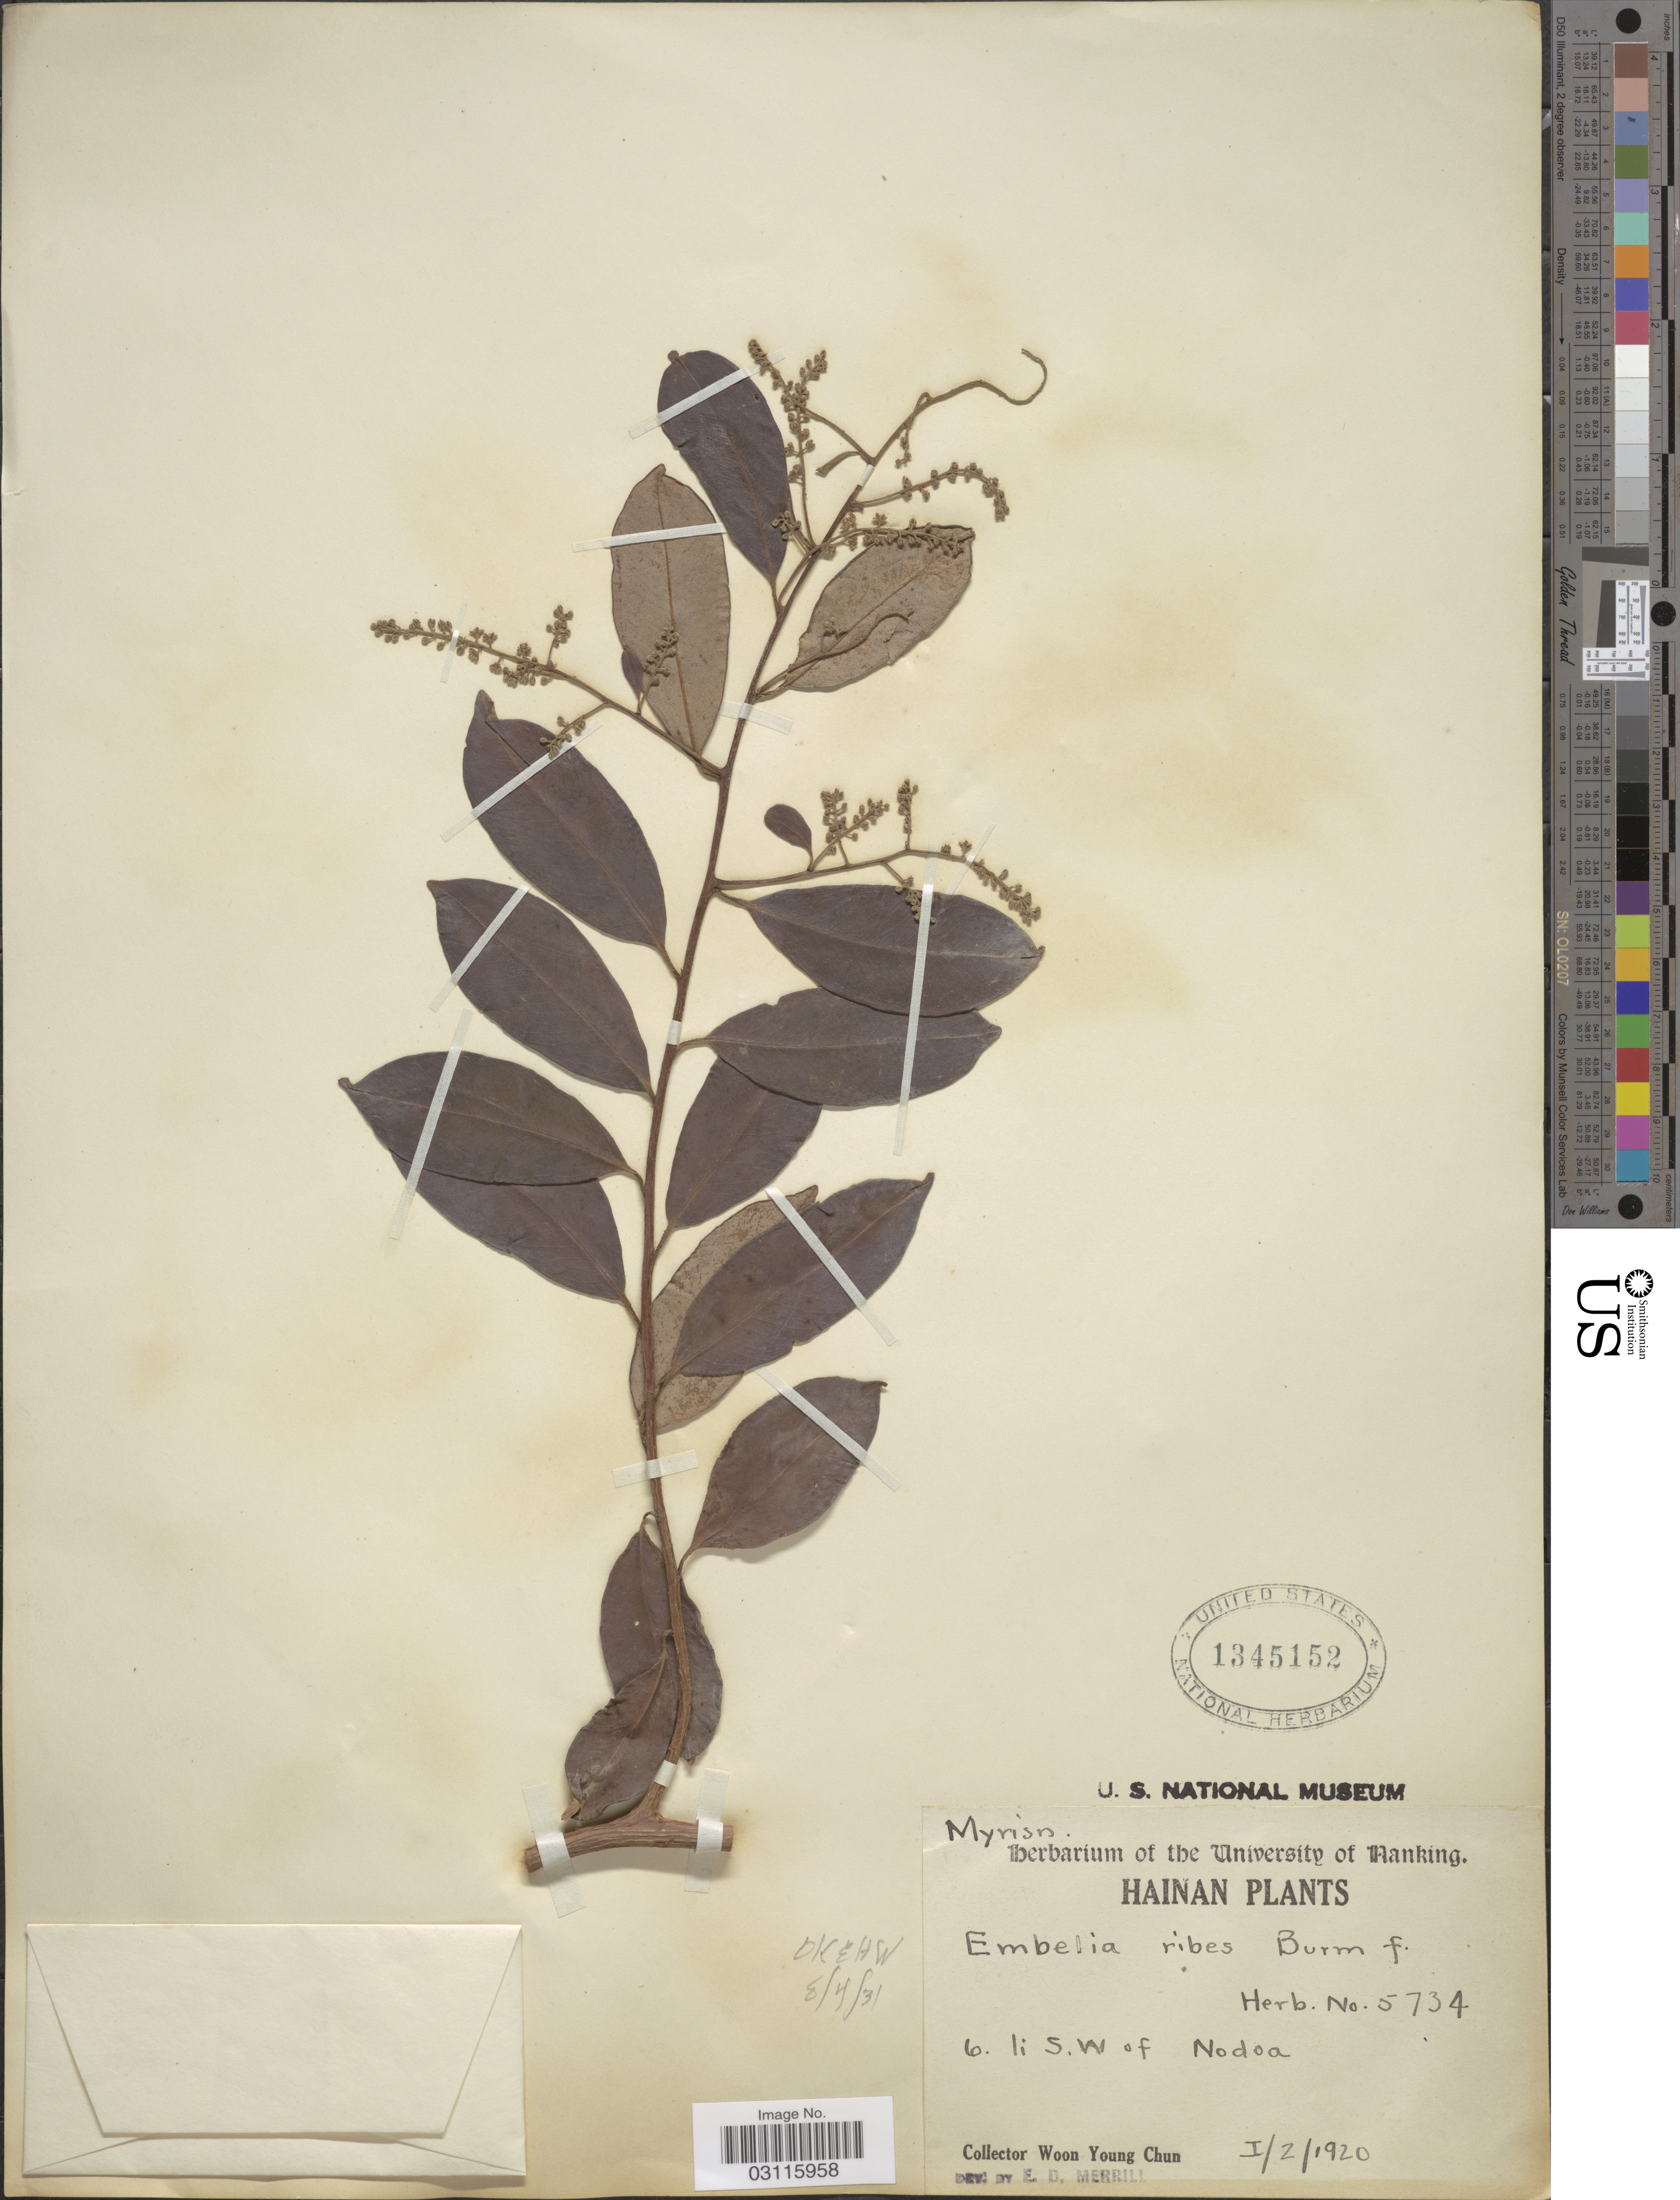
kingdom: Plantae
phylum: Tracheophyta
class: Magnoliopsida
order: Ericales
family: Primulaceae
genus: Embelia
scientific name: Embelia ribes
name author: Burm. f.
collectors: W. Y. Chun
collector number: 5734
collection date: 1920-01-02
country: China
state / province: Hainan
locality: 6 li. S.W. of Nodoa.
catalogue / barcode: US 1345152